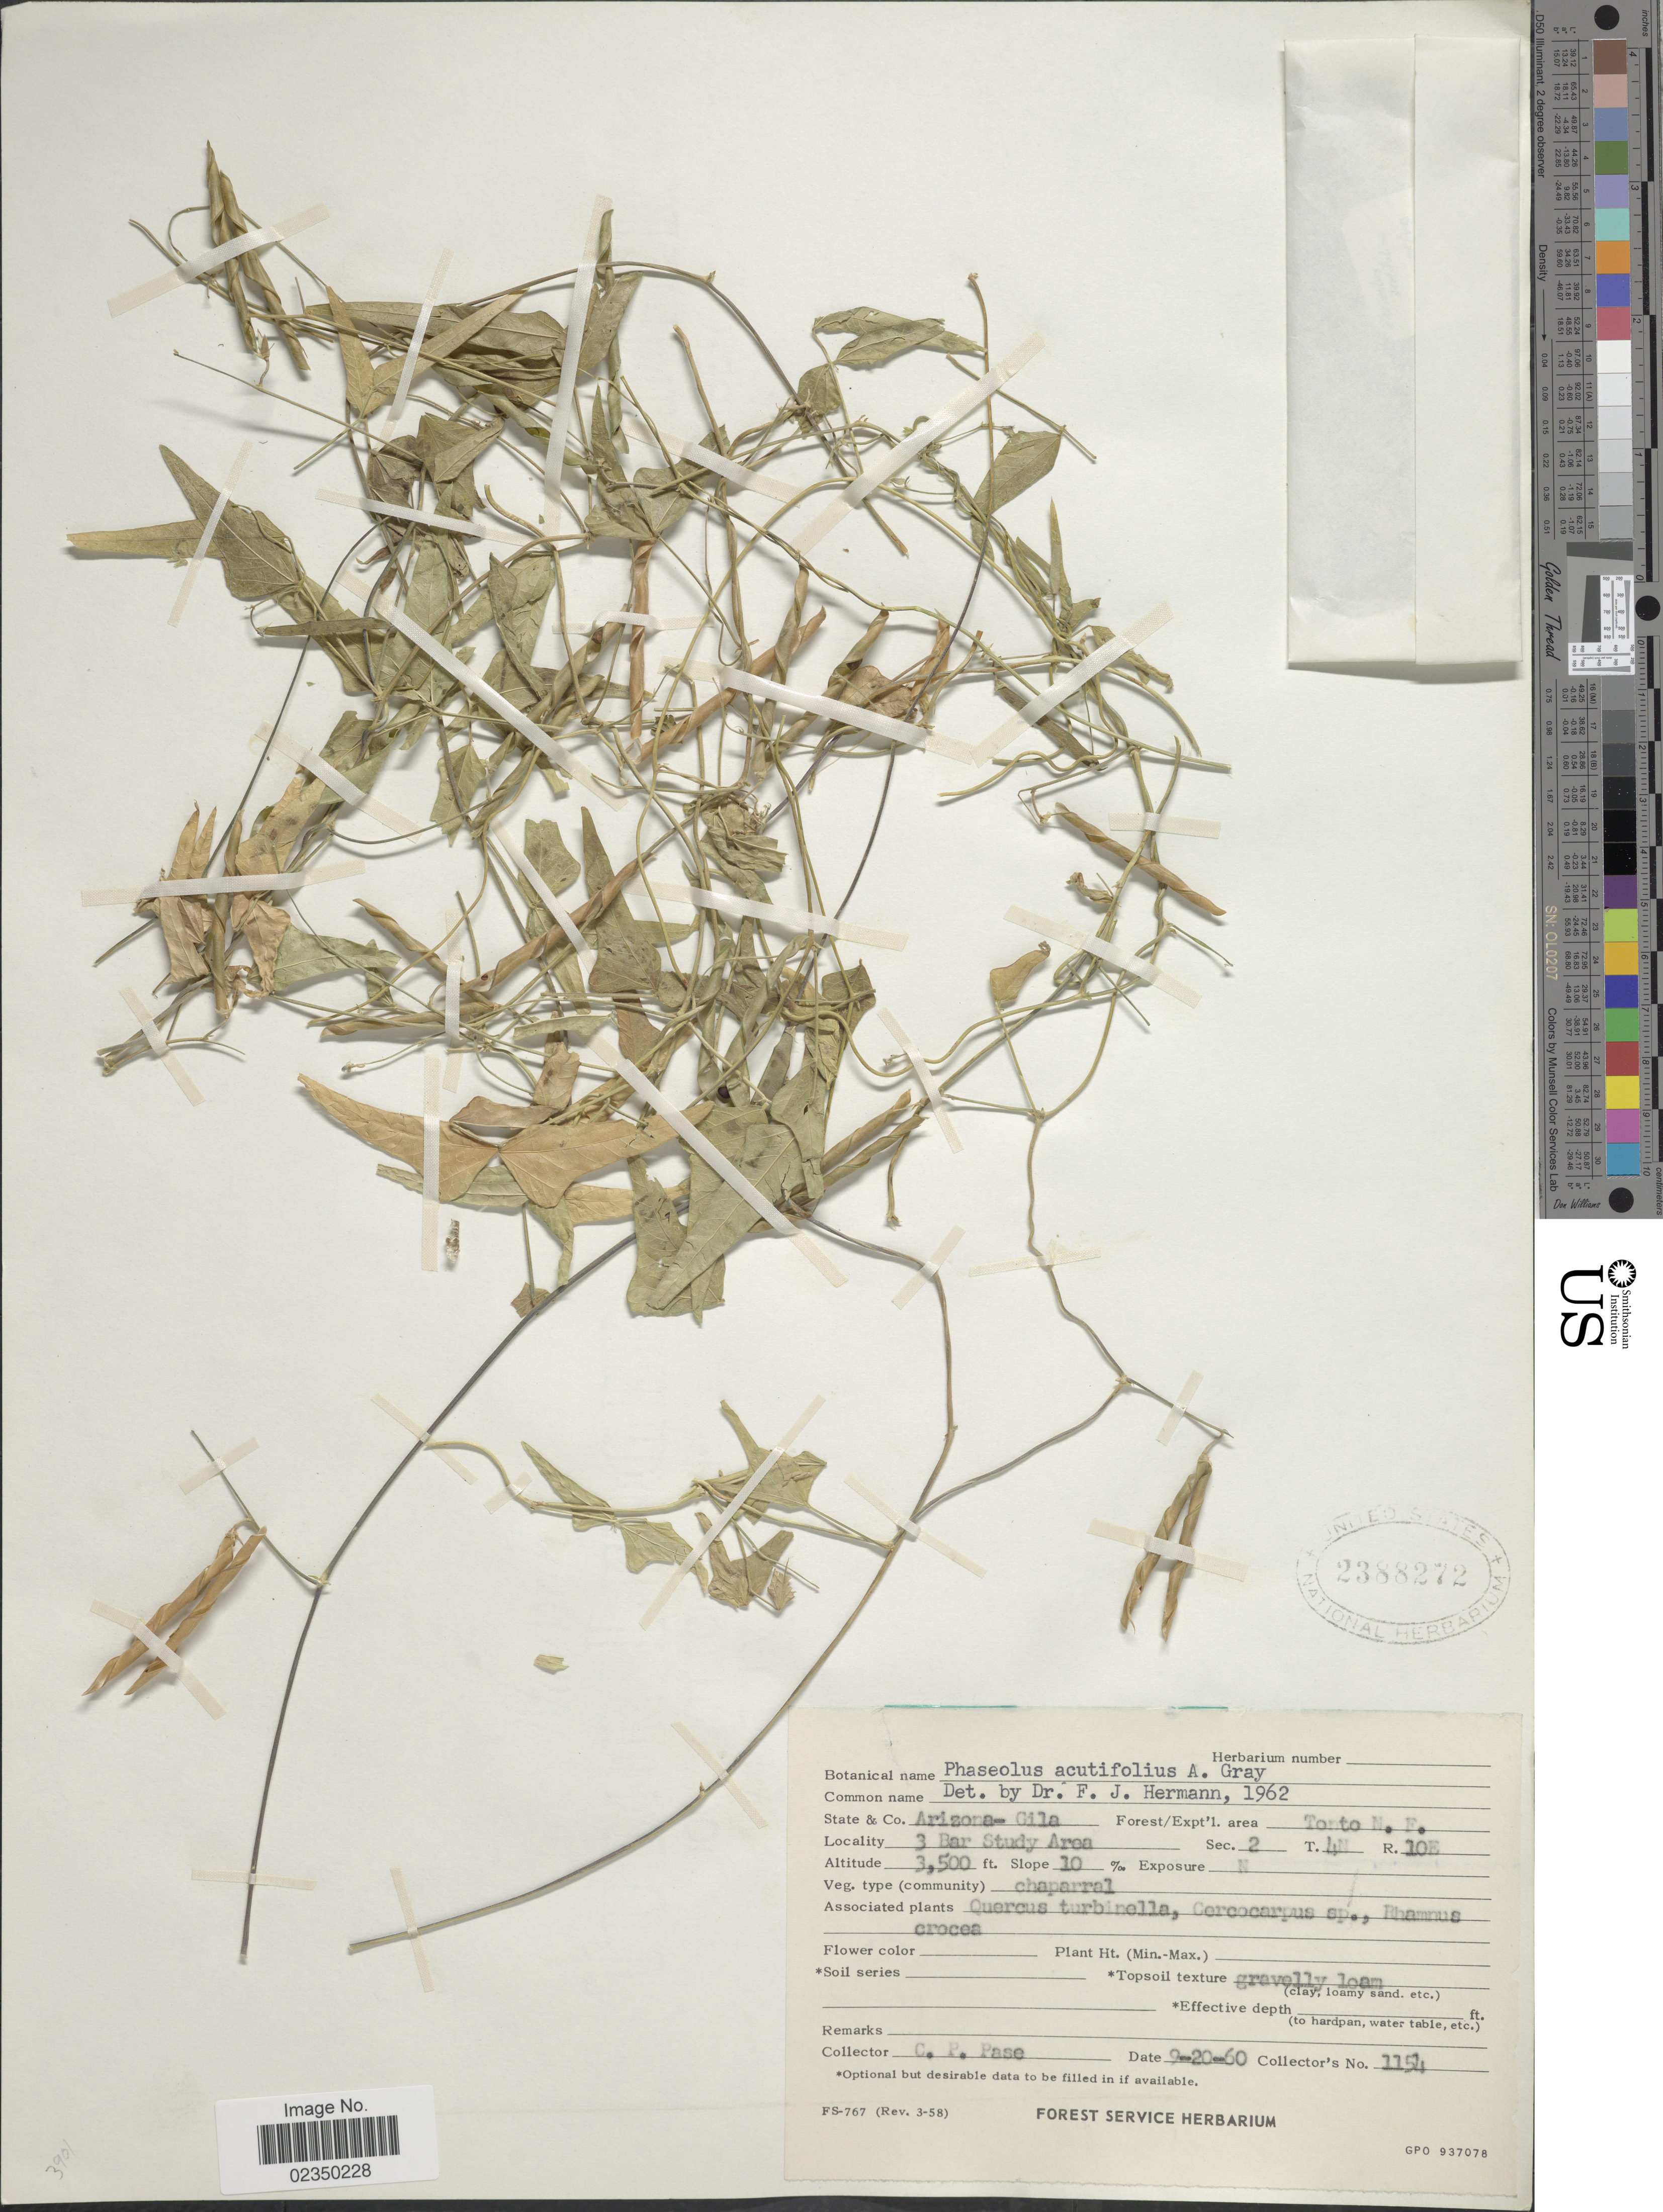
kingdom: Plantae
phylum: Tracheophyta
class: Magnoliopsida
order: Fabales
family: Fabaceae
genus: Phaseolus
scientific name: Phaseolus acutifolius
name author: A. Gray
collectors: C. P. Pase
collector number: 1154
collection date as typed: Transcribed d/m/y: 20/9/60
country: United States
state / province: Arizona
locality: Arizona-Gila, Tonto N.F., 3 Bar Study Area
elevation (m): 1067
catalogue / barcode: US 2388272